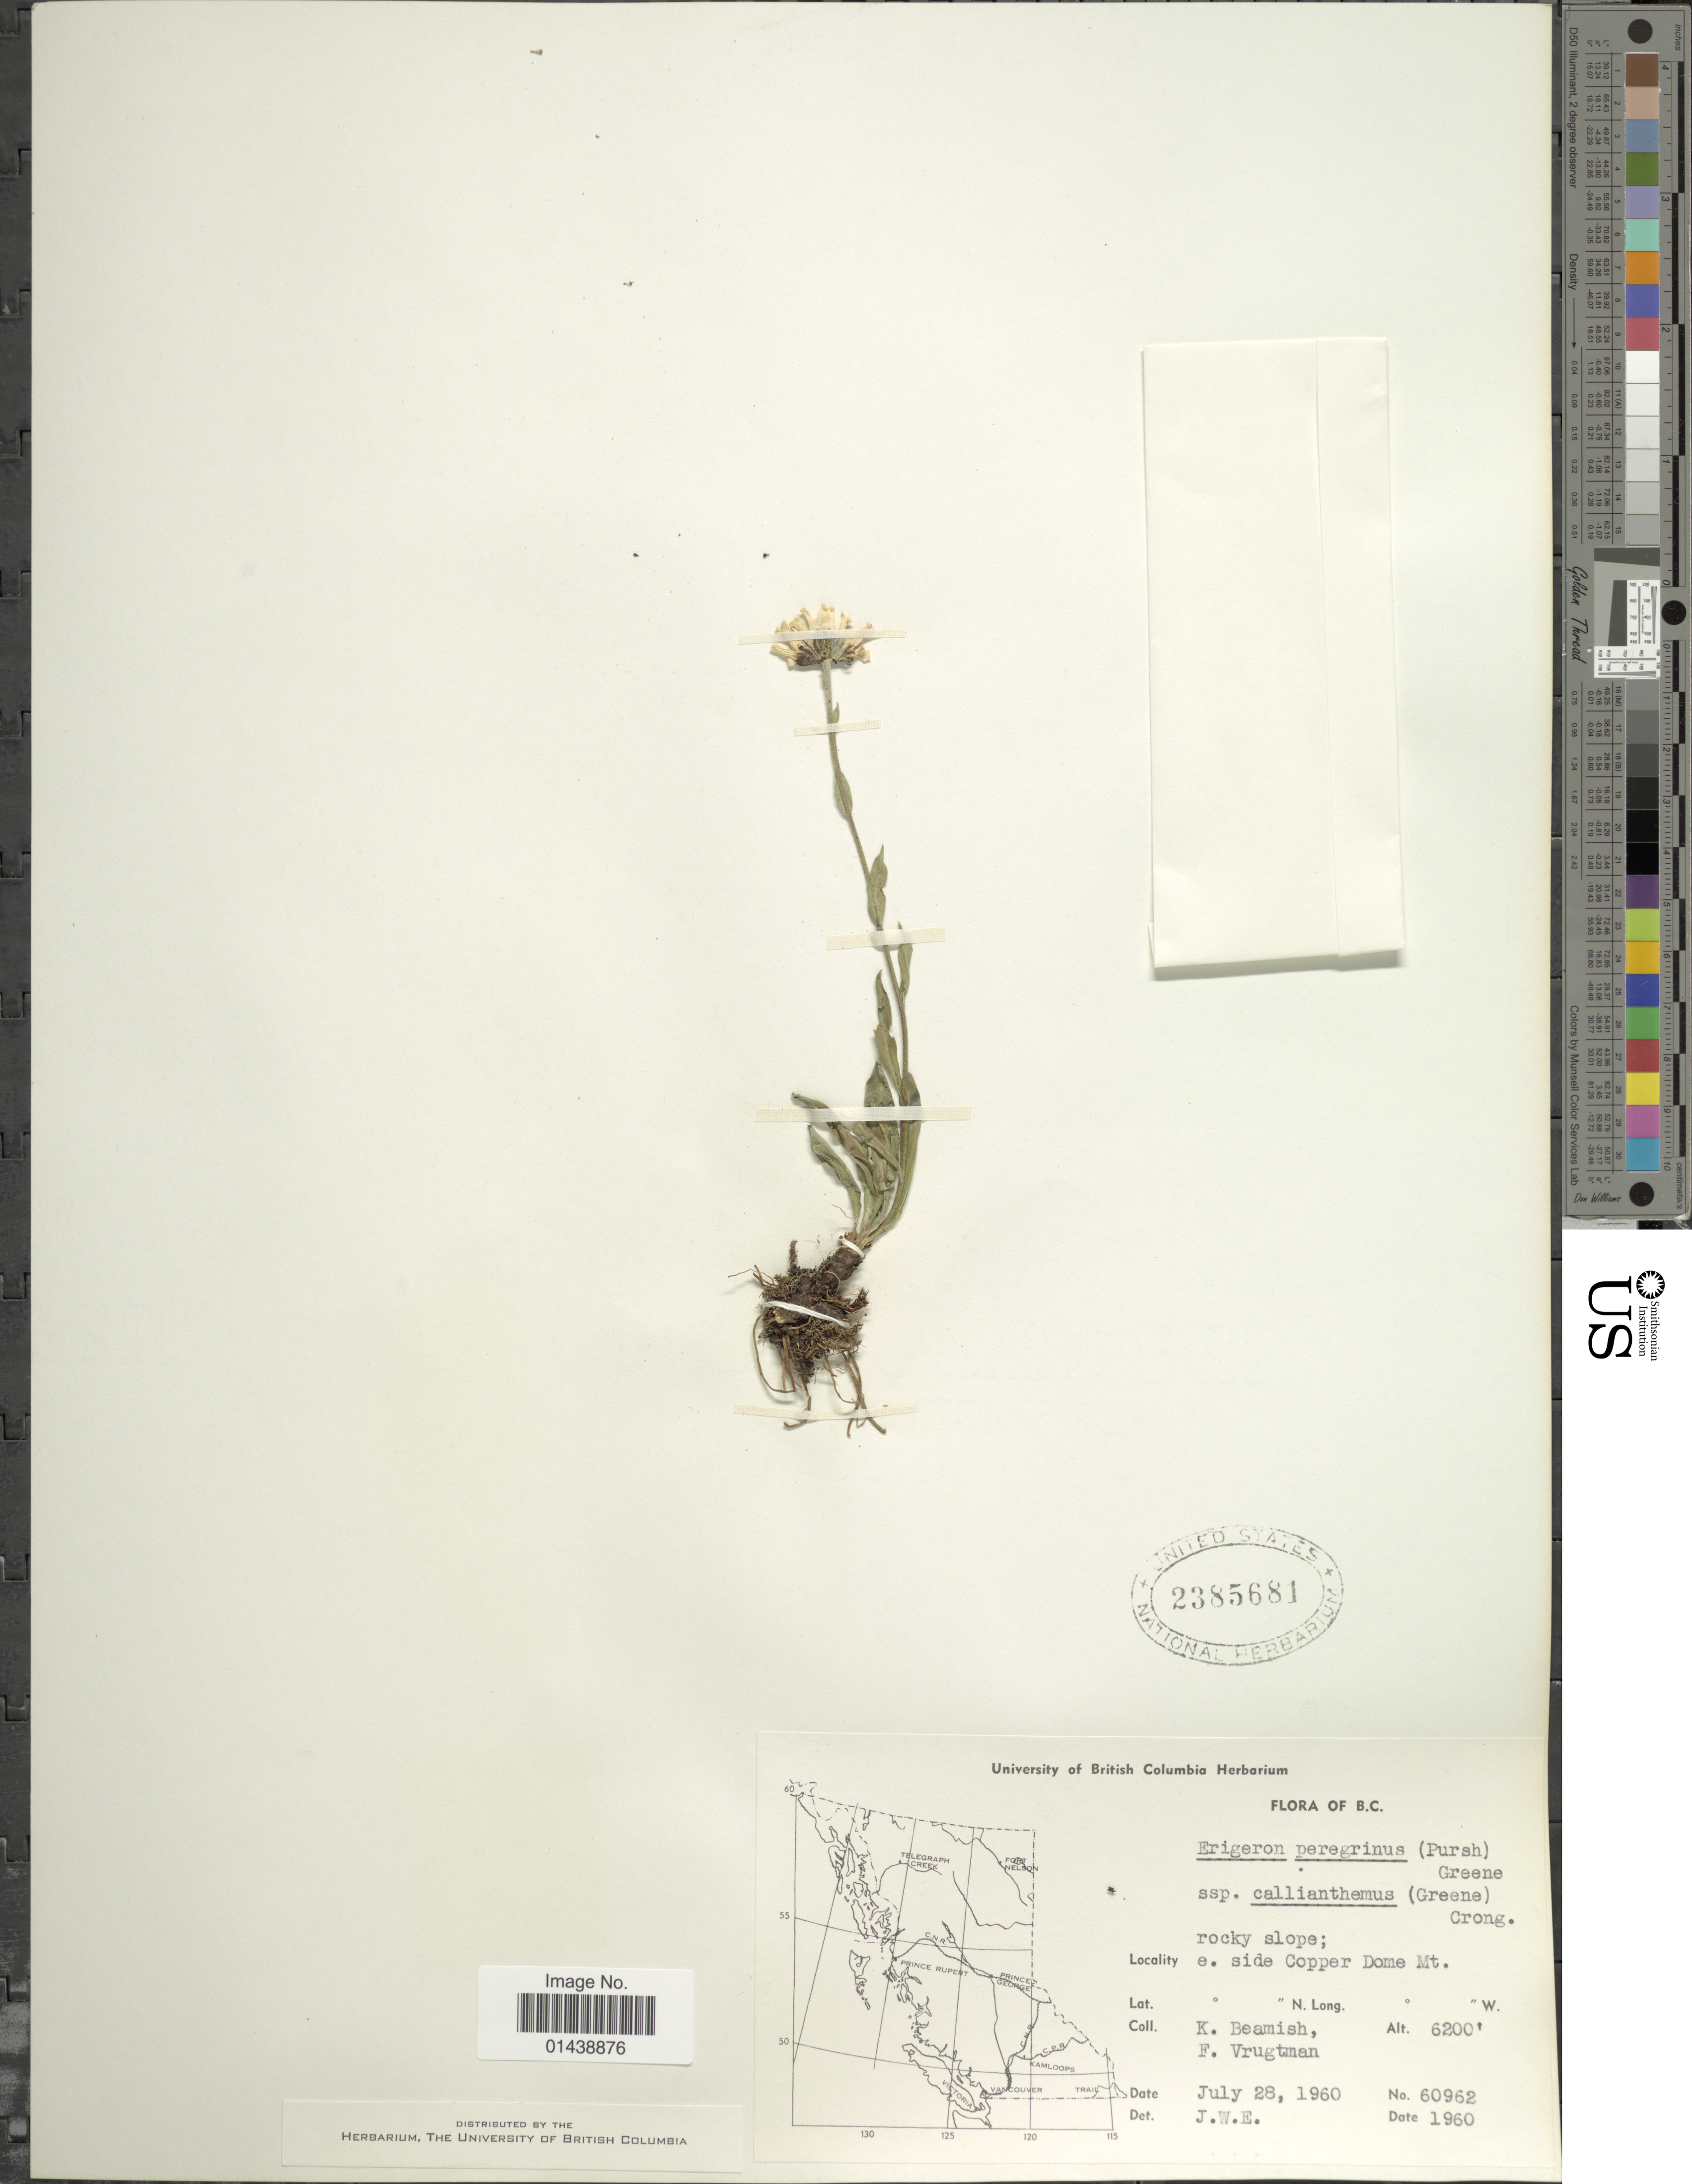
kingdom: Plantae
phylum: Tracheophyta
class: Magnoliopsida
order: Asterales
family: Asteraceae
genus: Erigeron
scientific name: Erigeron peregrinus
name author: (Banks ex Pursh) Greene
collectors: K. Beamish & F. Vrugtman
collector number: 60962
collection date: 1960-07-28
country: Canada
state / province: British Columbia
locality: E. side Copper Dome Mt.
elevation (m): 1890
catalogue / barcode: US 2385681